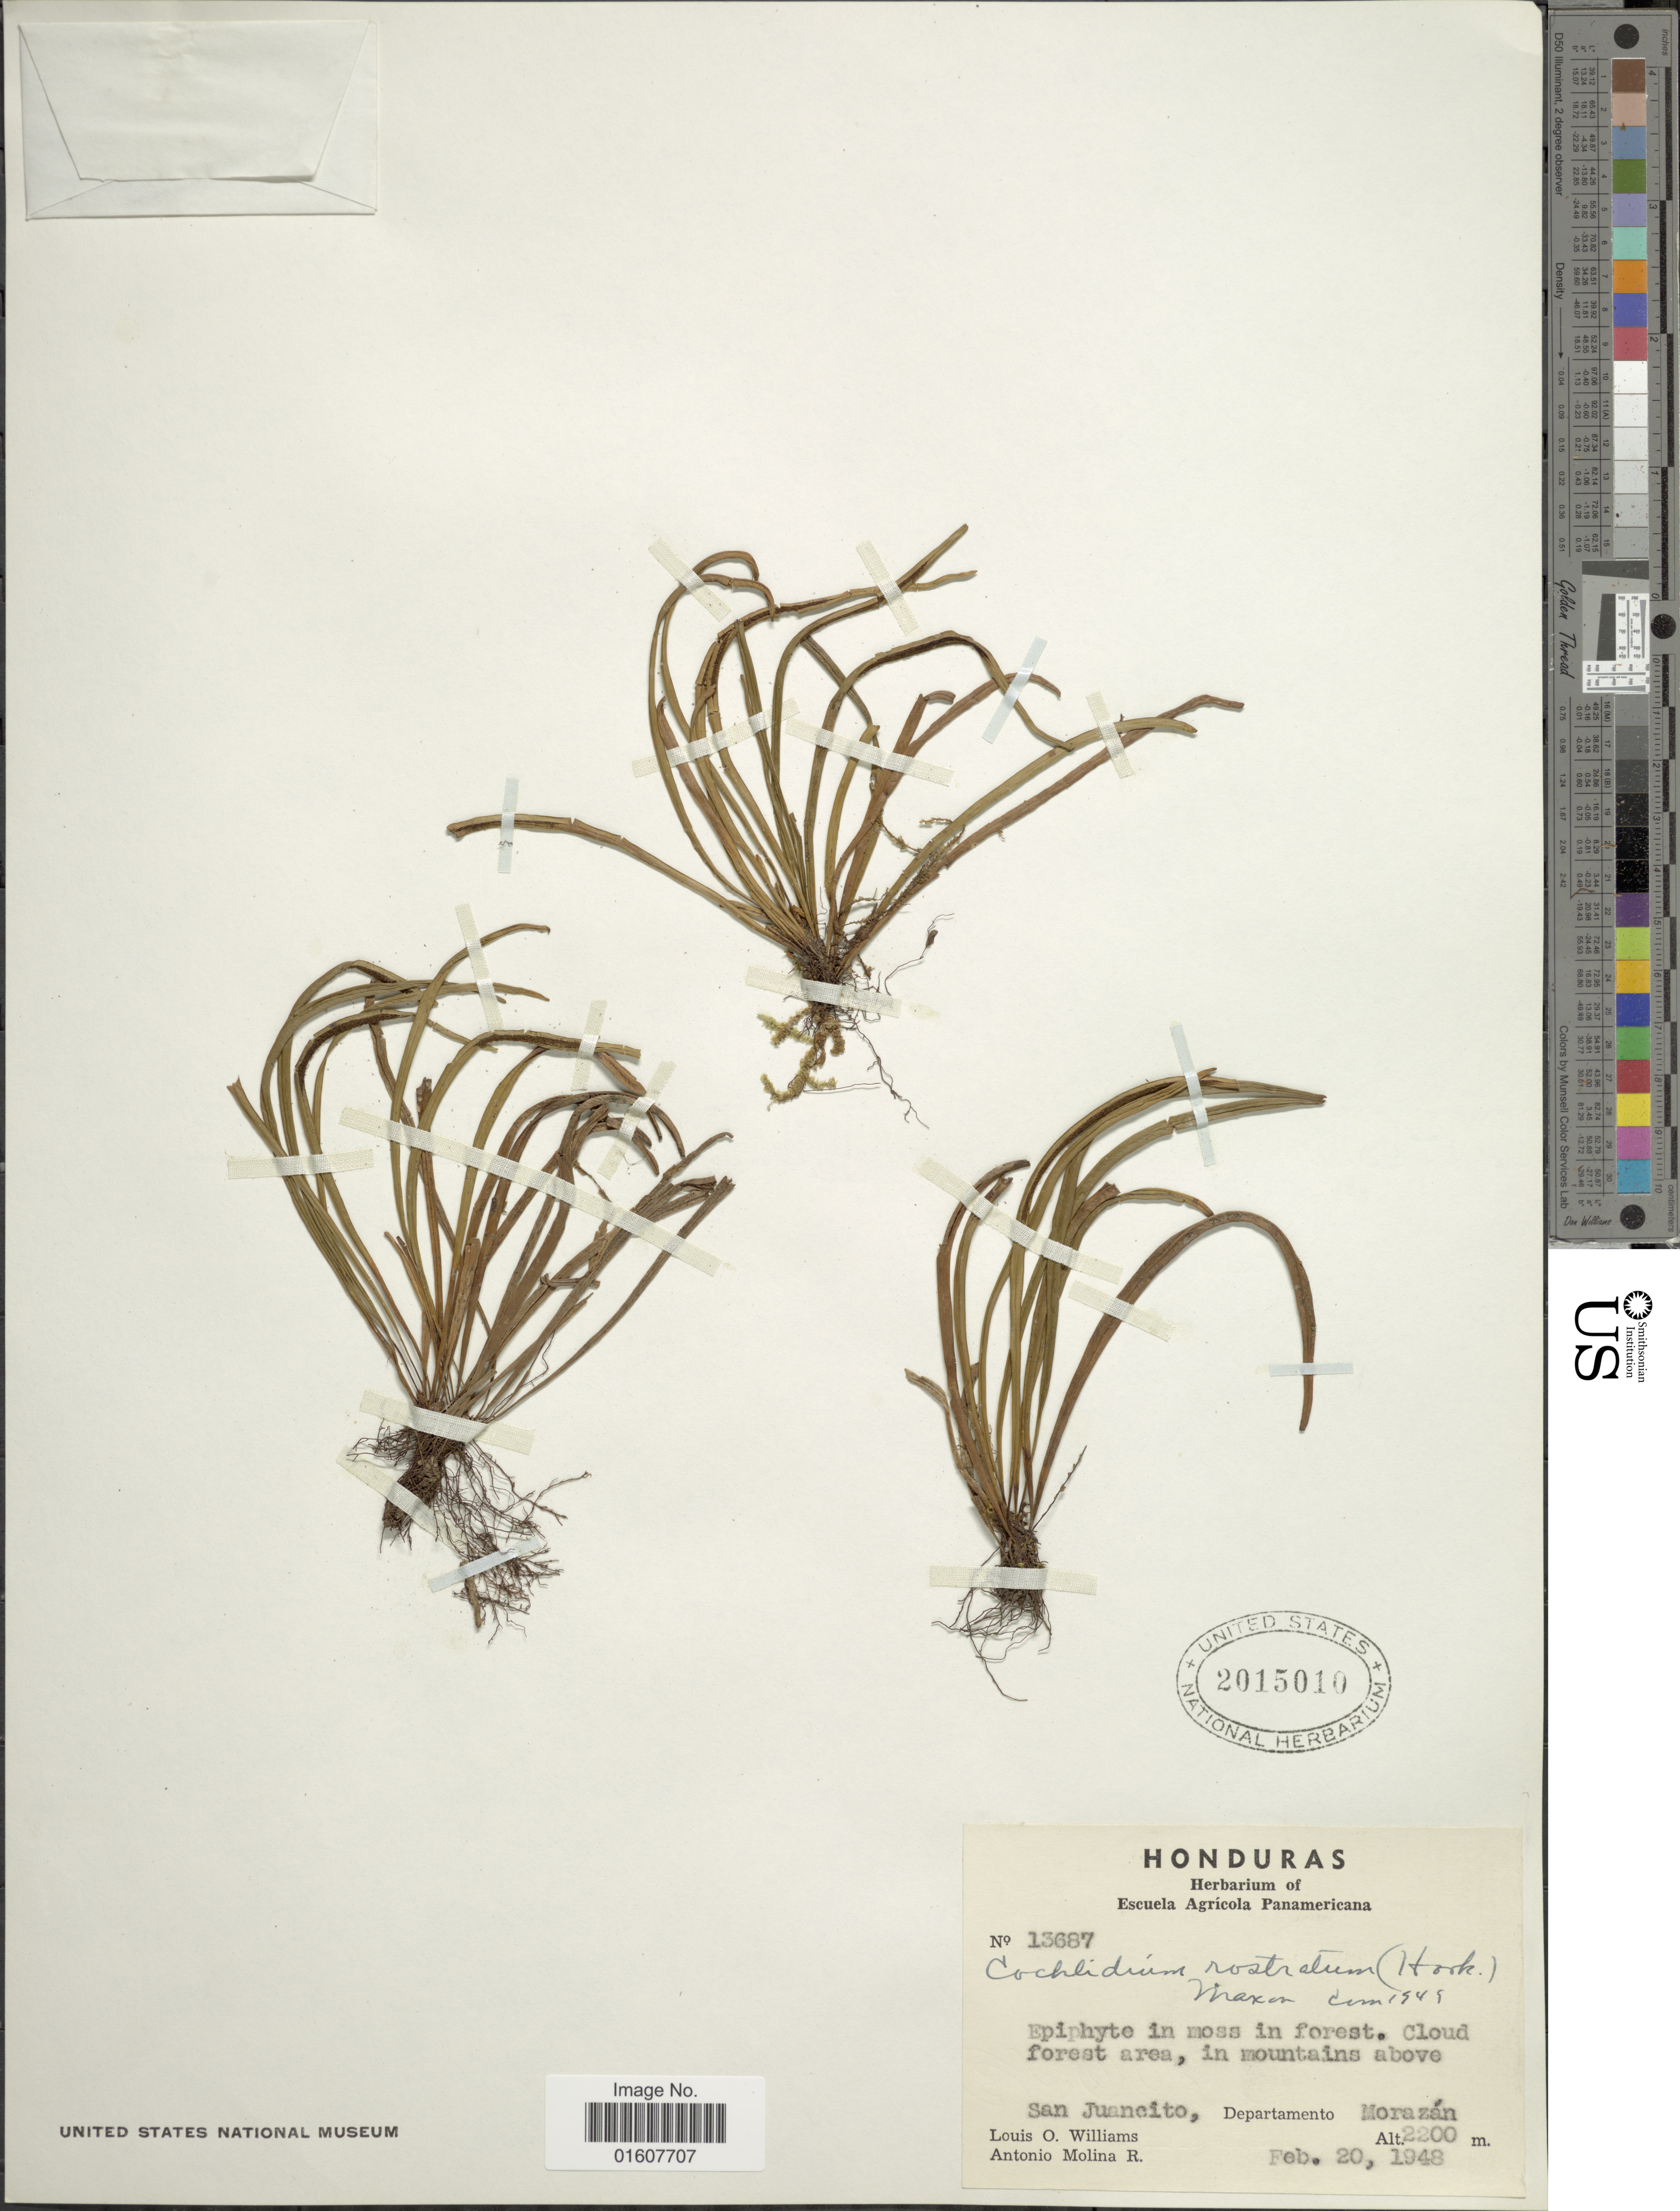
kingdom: Plantae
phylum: Tracheophyta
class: Polypodiopsida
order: Polypodiales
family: Polypodiaceae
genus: Cochlidium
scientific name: Cochlidium rostratum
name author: (Hook.) Maxon ex C. Chr.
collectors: L. O. Williams & A. Molina R.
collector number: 13687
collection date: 1948-02-20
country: Honduras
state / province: Fco. Morazán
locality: Cloud forest area, in mountains above San Juancito, Departamento Morazán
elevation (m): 2200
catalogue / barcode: US 2015010